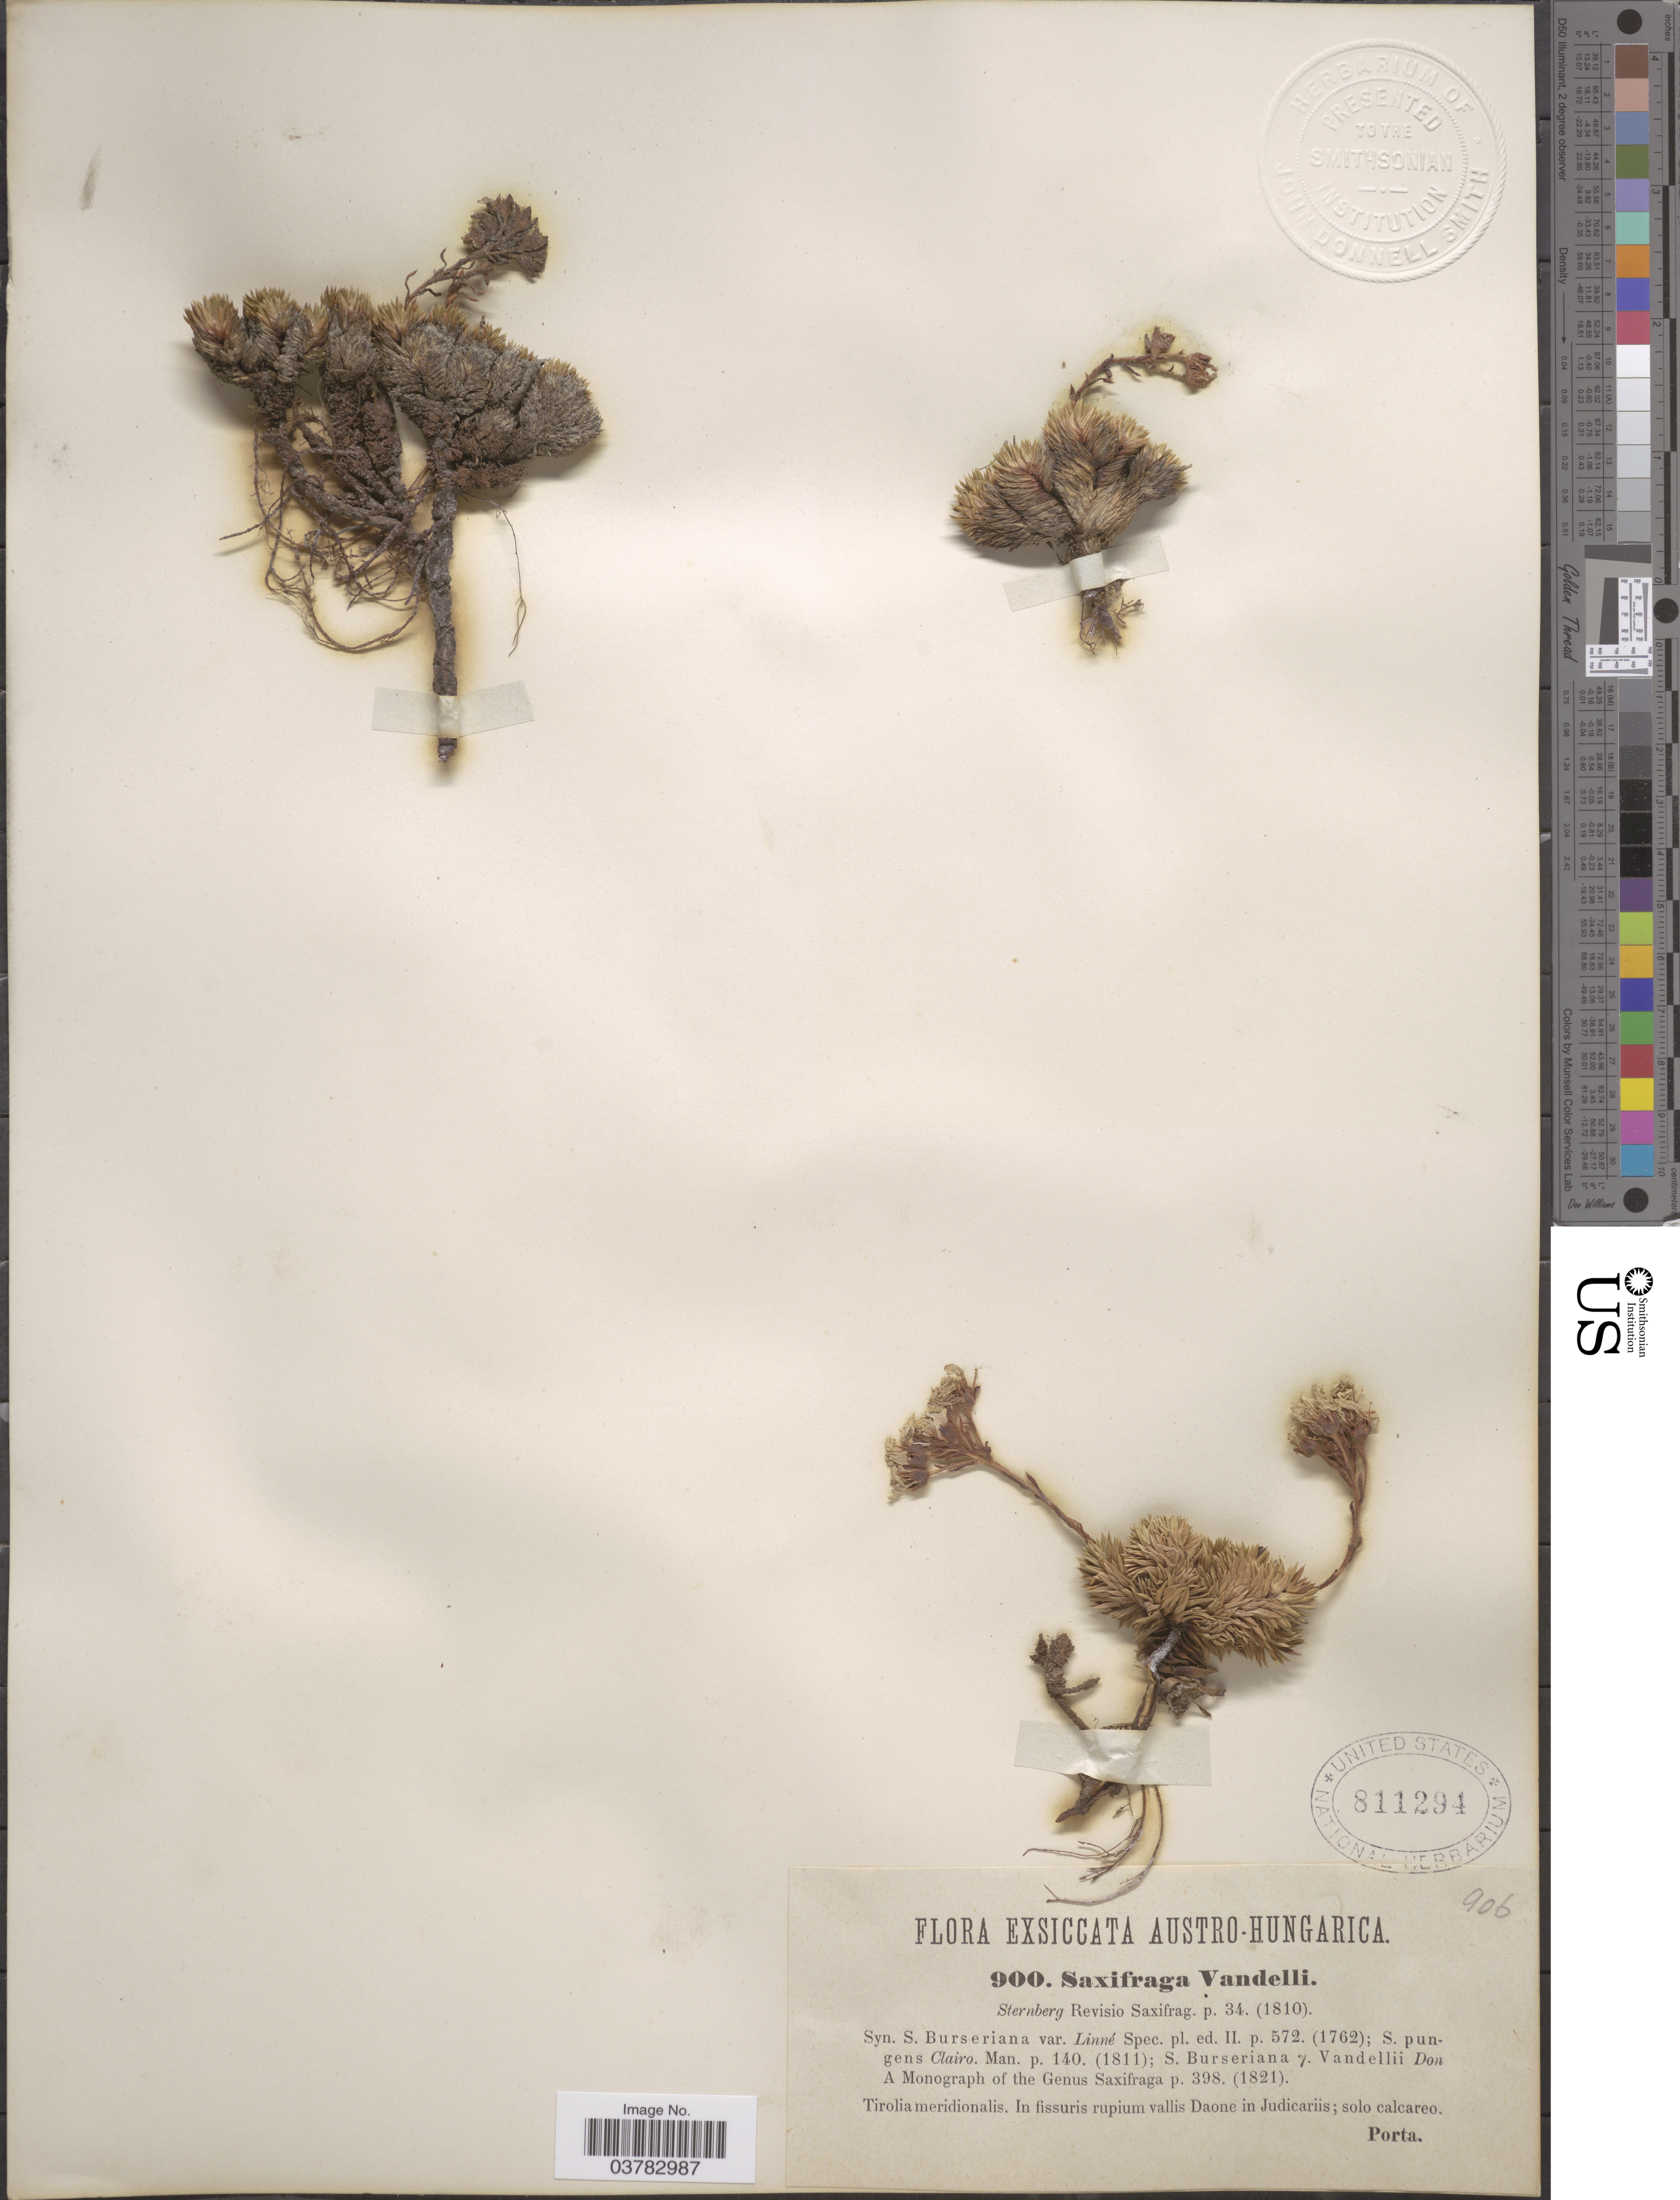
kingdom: Plantae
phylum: Tracheophyta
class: Magnoliopsida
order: Saxifragales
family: Saxifragaceae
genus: Saxifraga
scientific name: Saxifraga vandellii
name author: Sternb.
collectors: -- Porta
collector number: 900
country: Austria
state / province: Tirol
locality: Tirolia meridionalis. In fissuris rupium vallis Daone in Judicariis.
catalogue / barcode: US 811294